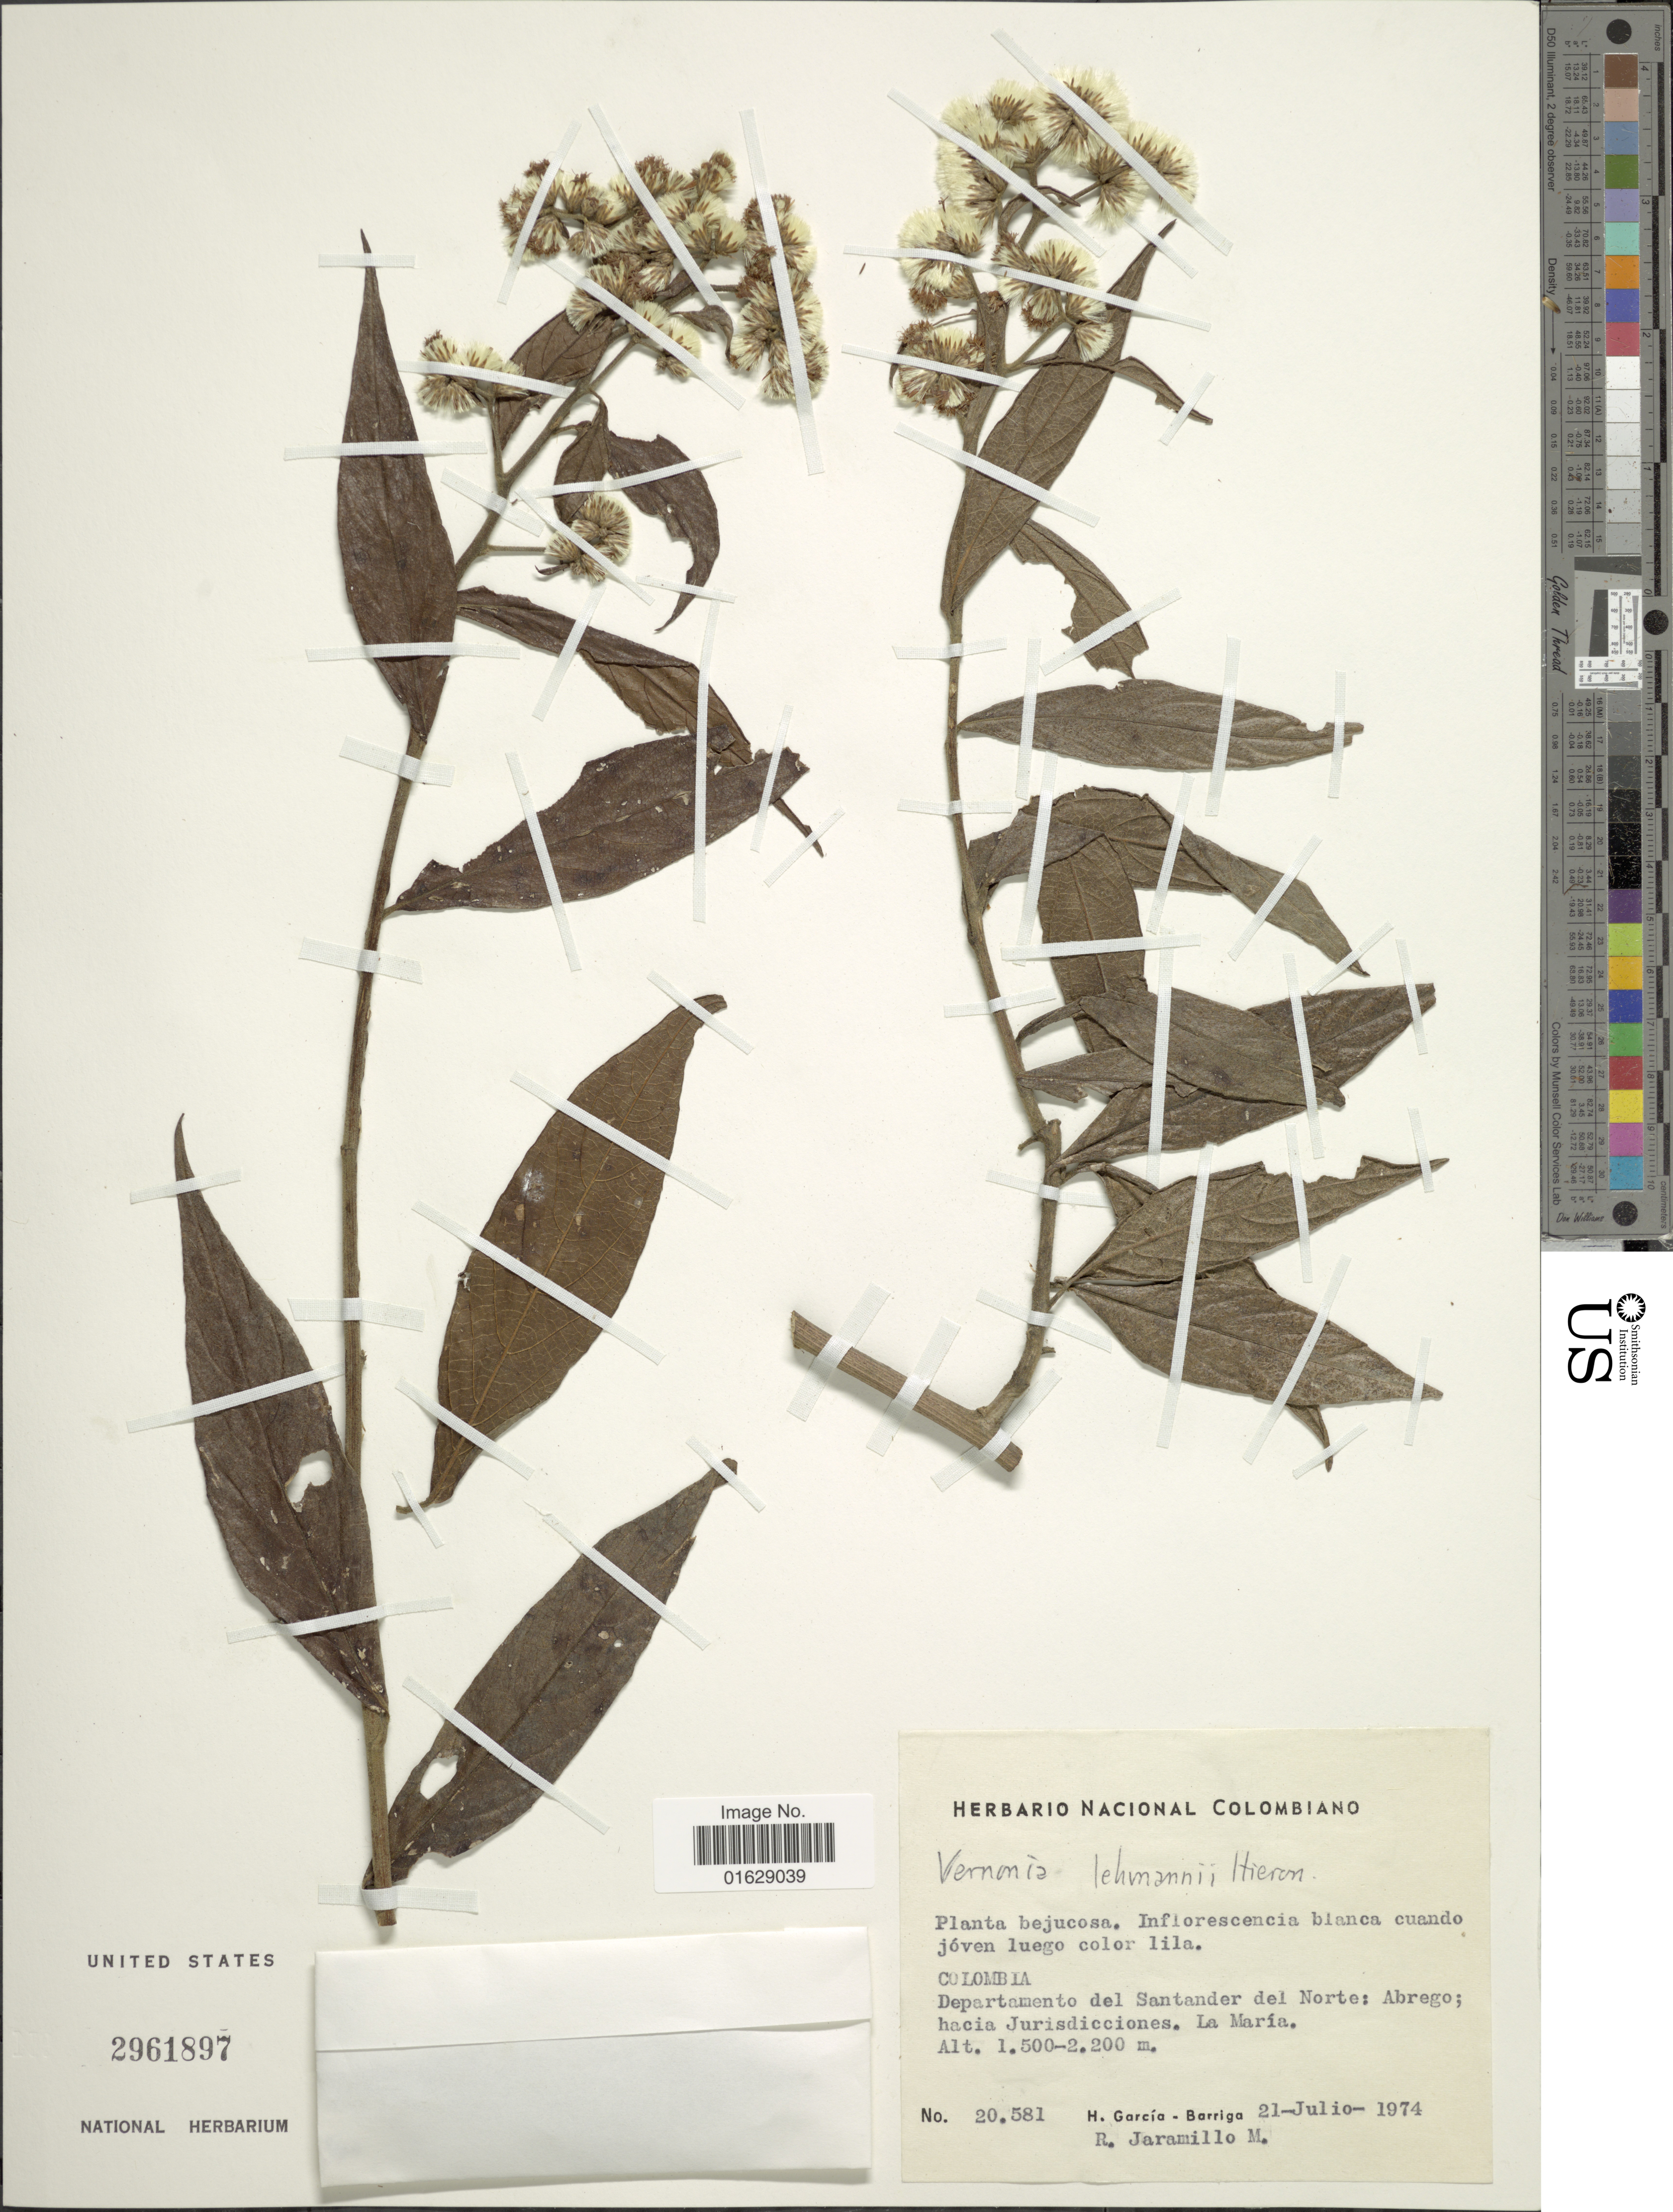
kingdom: Plantae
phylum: Tracheophyta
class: Magnoliopsida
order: Asterales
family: Asteraceae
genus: Lepidaploa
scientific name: Lepidaploa lehmannii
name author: (Hieron.) H. Rob.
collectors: H. García Barriga & R. Jaramillo M.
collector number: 20581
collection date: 1974-07-21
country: Colombia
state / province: Santander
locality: Departamento del Santander del Norte: Abrego; hacia Jurisdicciones. La Maria.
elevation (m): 1500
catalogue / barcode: US 2961897